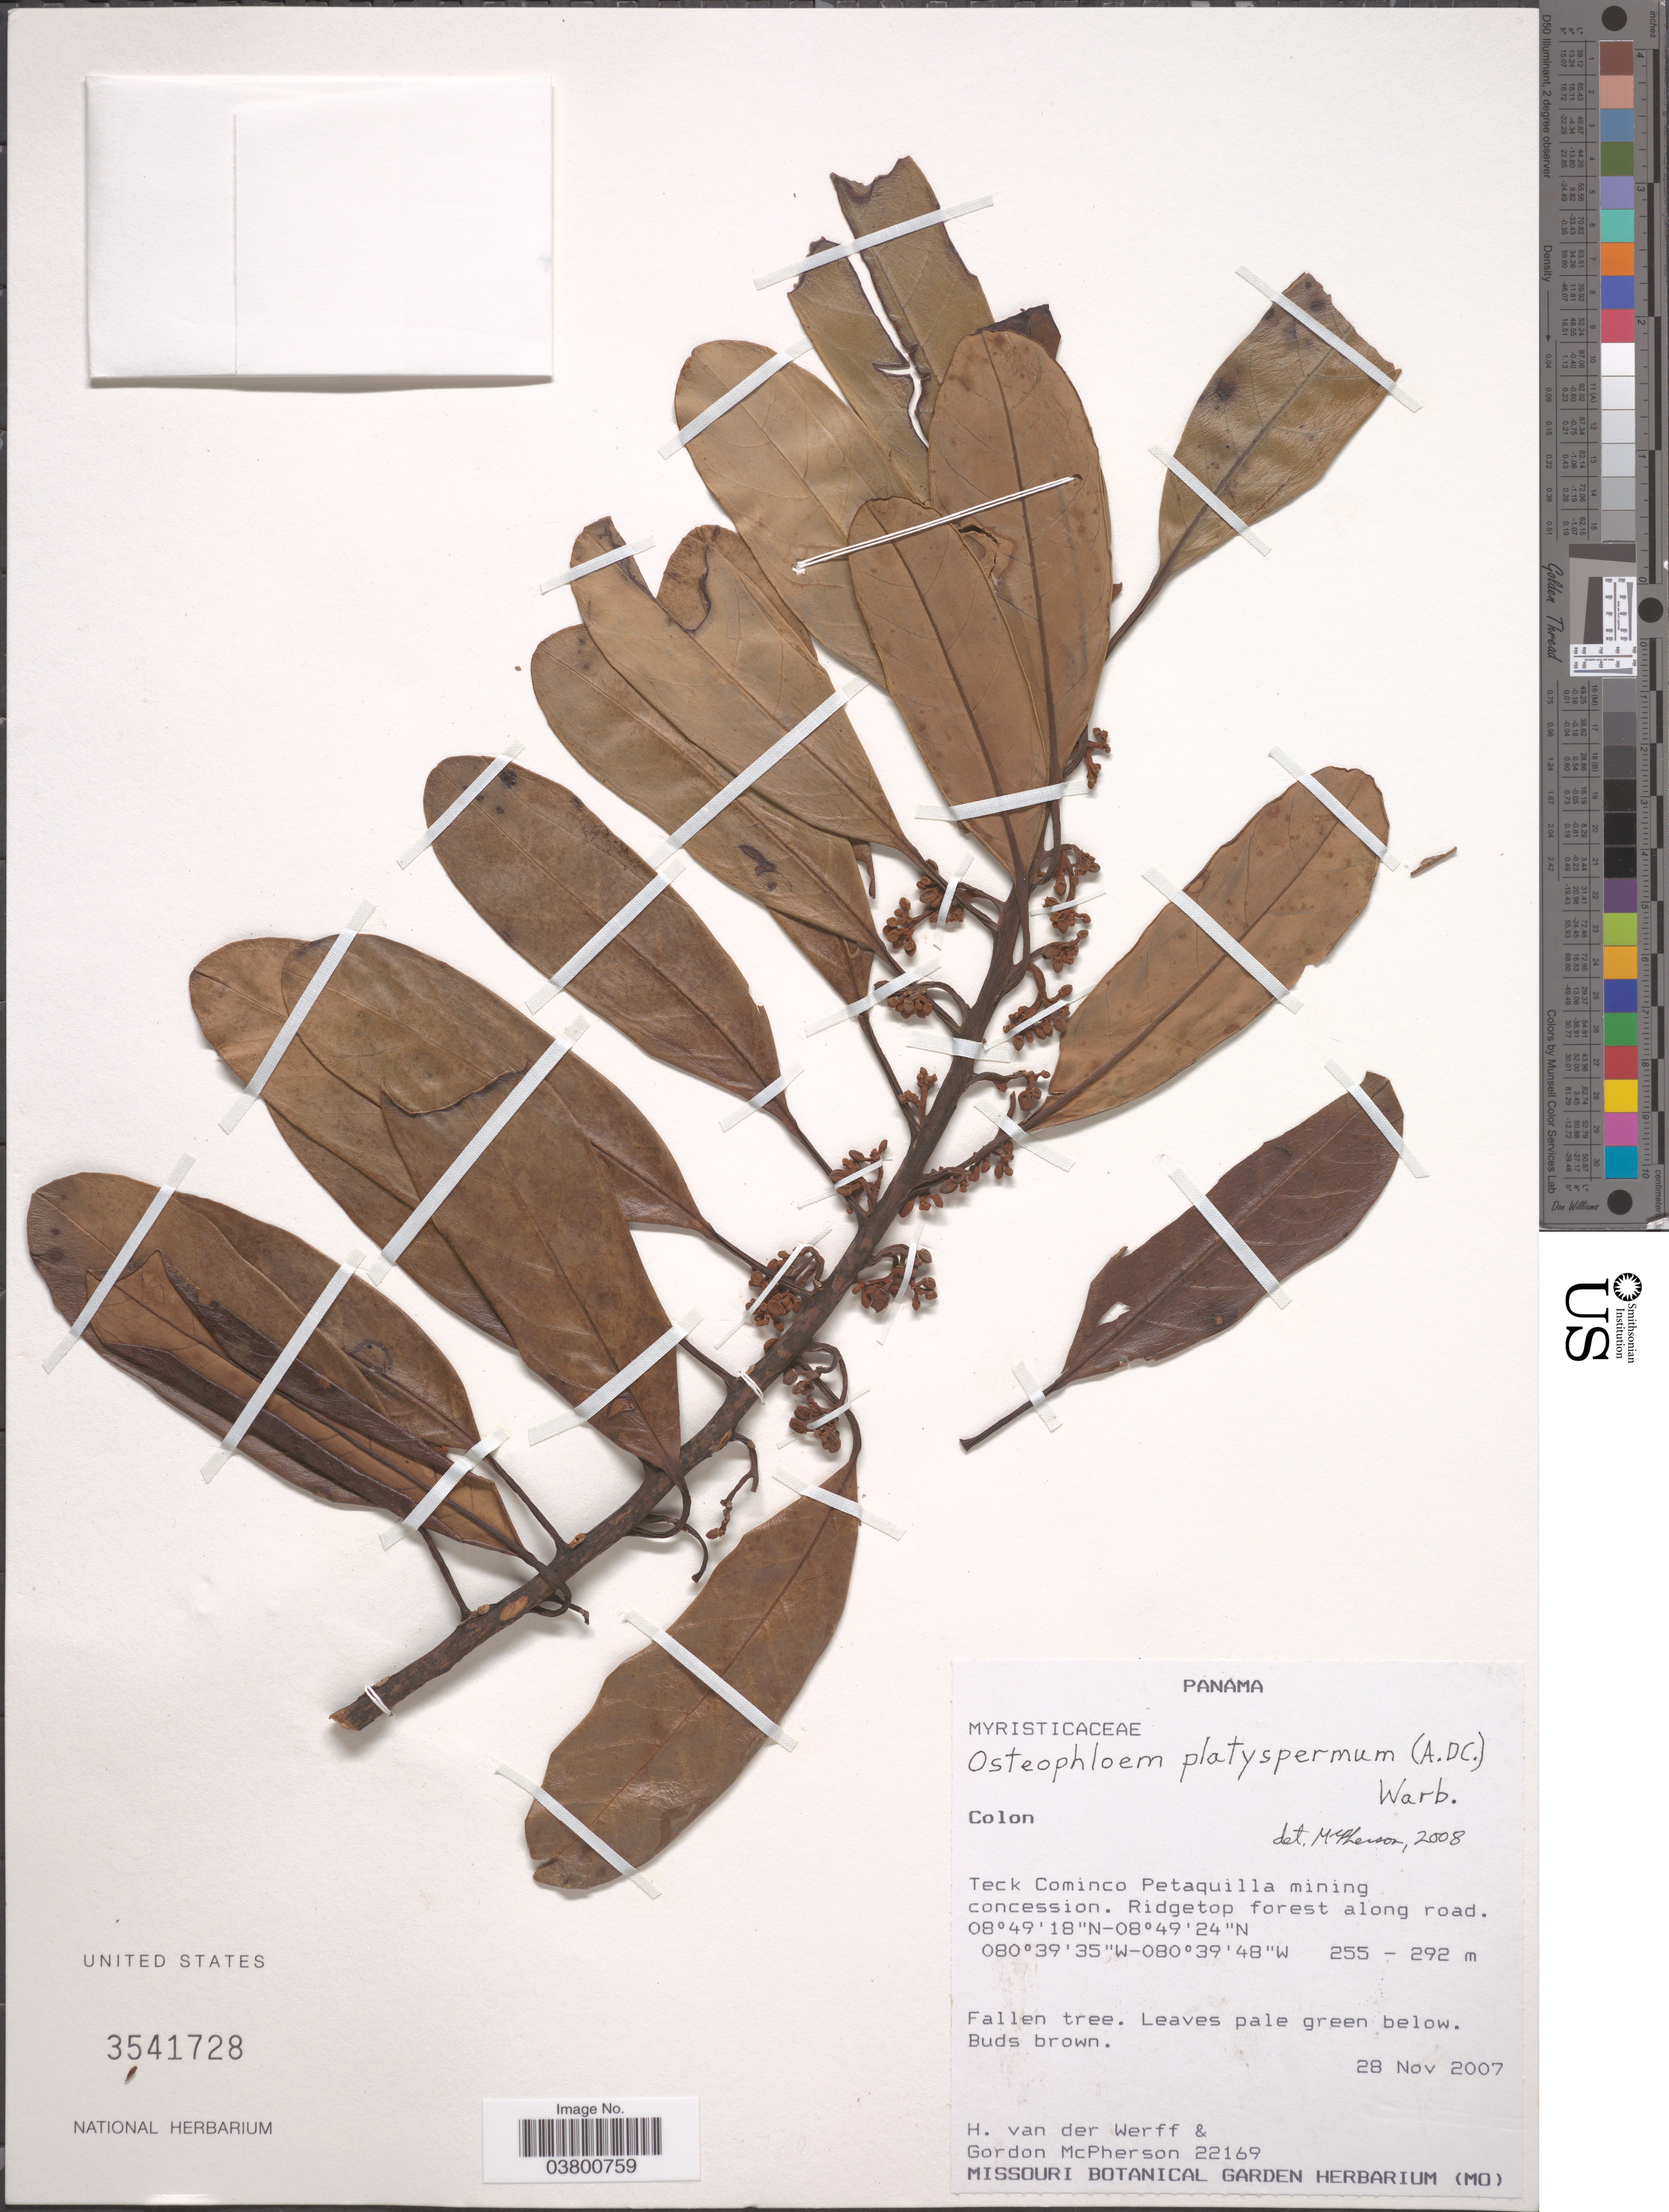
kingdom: Plantae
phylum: Tracheophyta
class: Magnoliopsida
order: Magnoliales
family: Myristicaceae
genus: Osteophloeum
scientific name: Osteophloeum platyspermum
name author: (A. DC.) Warb.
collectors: H. van der Werff & G. McPherson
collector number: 22169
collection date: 2007-11-28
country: Panama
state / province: Colón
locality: Teck Cominco Petaquilla mining concession. Ridgetop forest along road.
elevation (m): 255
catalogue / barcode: US 3541728